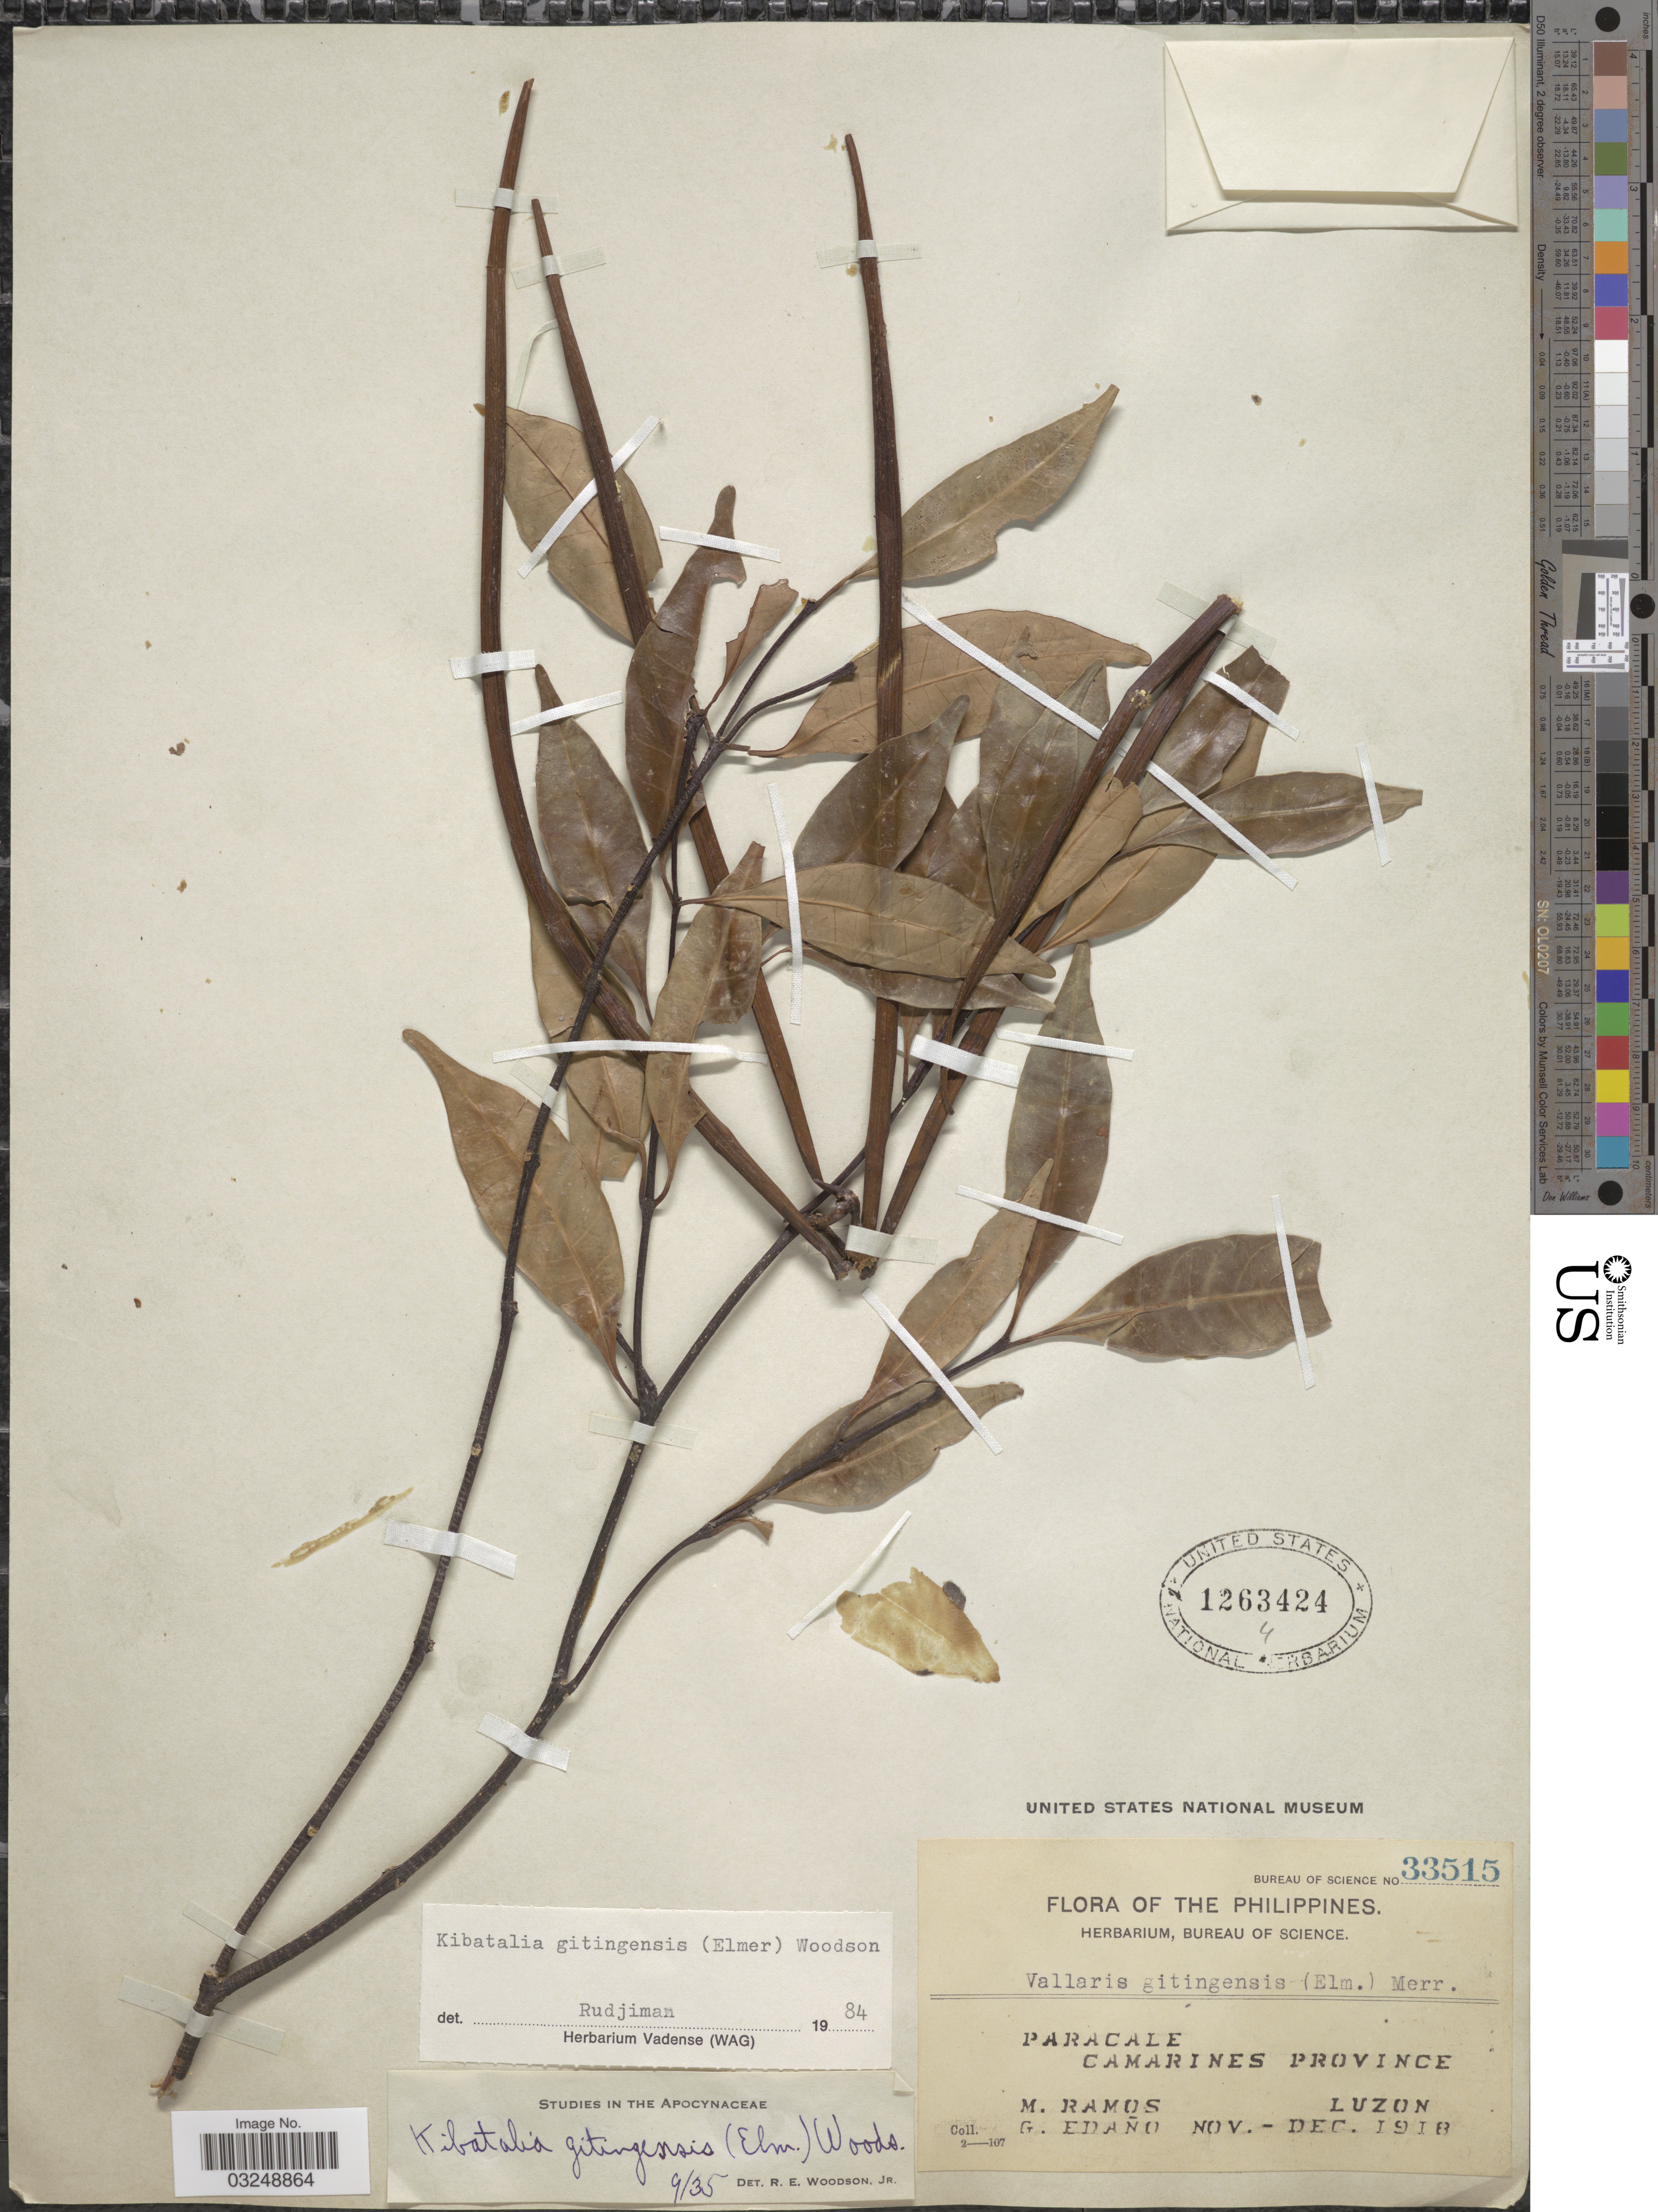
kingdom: Plantae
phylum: Tracheophyta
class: Magnoliopsida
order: Gentianales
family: Apocynaceae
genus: Kibatalia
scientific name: Kibatalia gitingensis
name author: (Elmer) Woodson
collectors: M. Ramos & G. Edaño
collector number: Bureau of Science 33515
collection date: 1918-11/1918-12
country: Philippines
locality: Paracale. Camarines Province Luzon.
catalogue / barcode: US 1263424